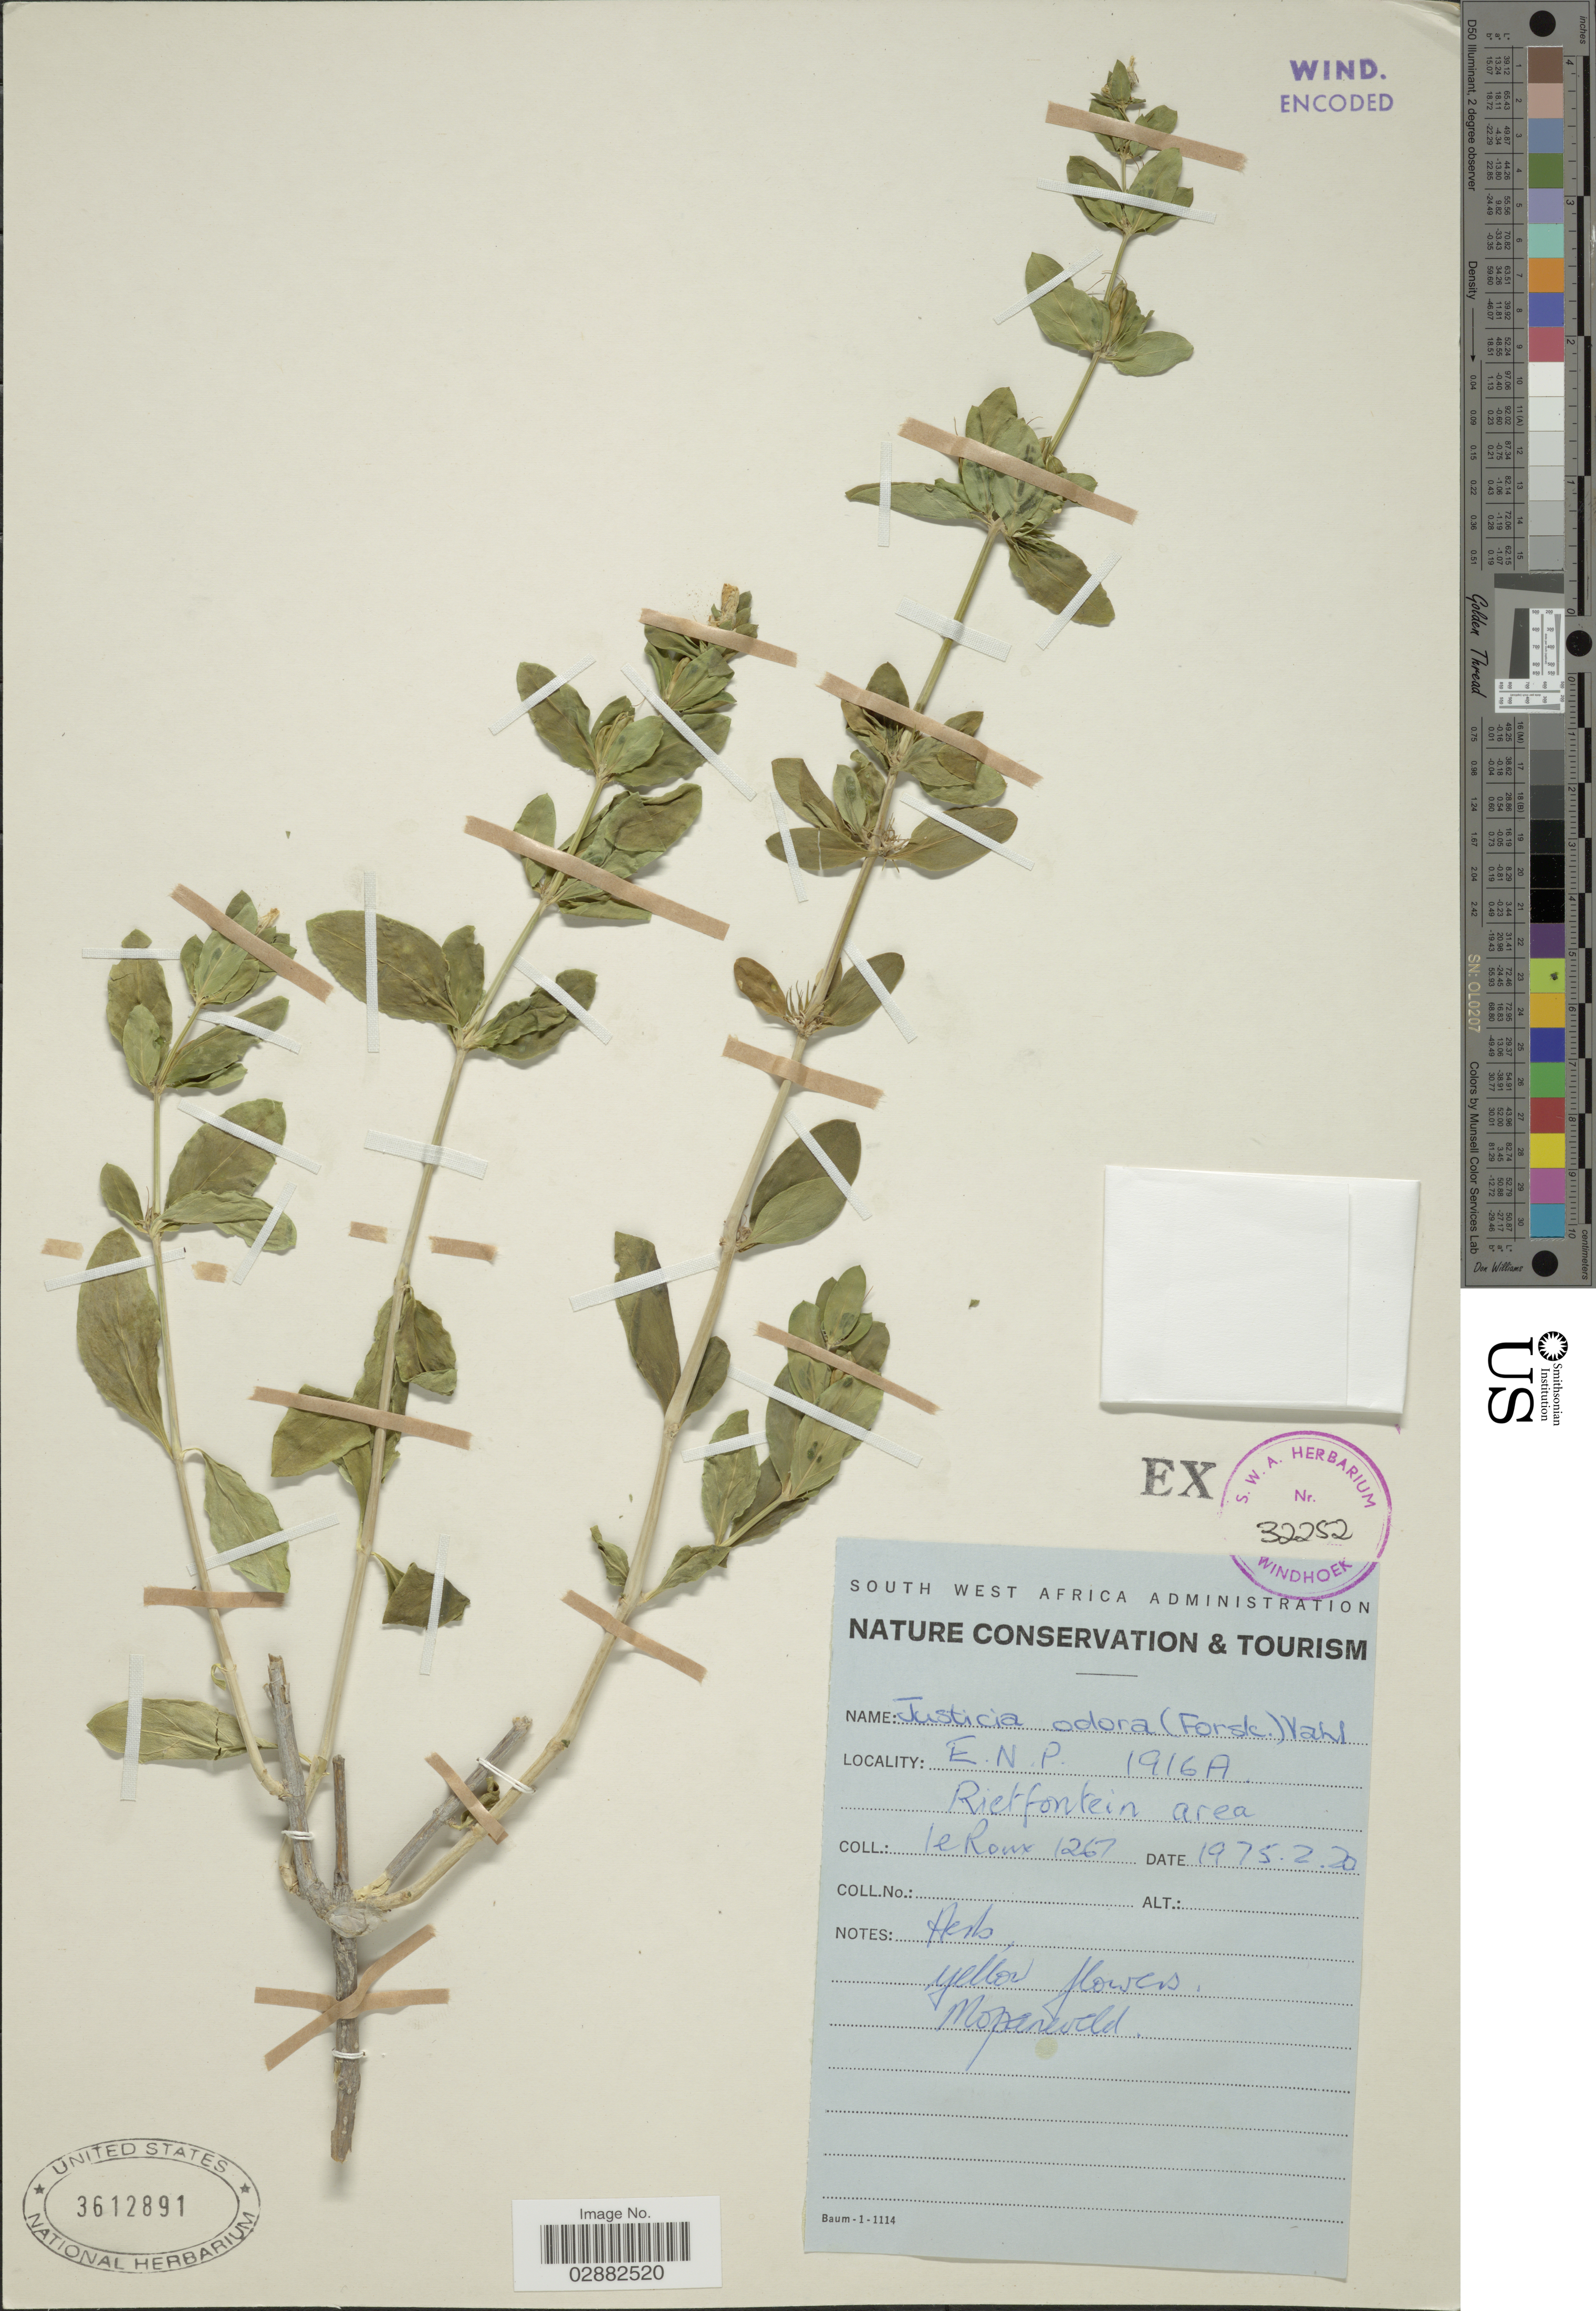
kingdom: Plantae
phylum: Tracheophyta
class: Magnoliopsida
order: Lamiales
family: Acanthaceae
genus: Justicia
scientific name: Justicia odora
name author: (Forssk.) Lam.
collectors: -. le Roux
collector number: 1267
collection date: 1975-02-20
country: South Africa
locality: E.N.P. 1916A, Rietfontein area.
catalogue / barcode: US 3612891